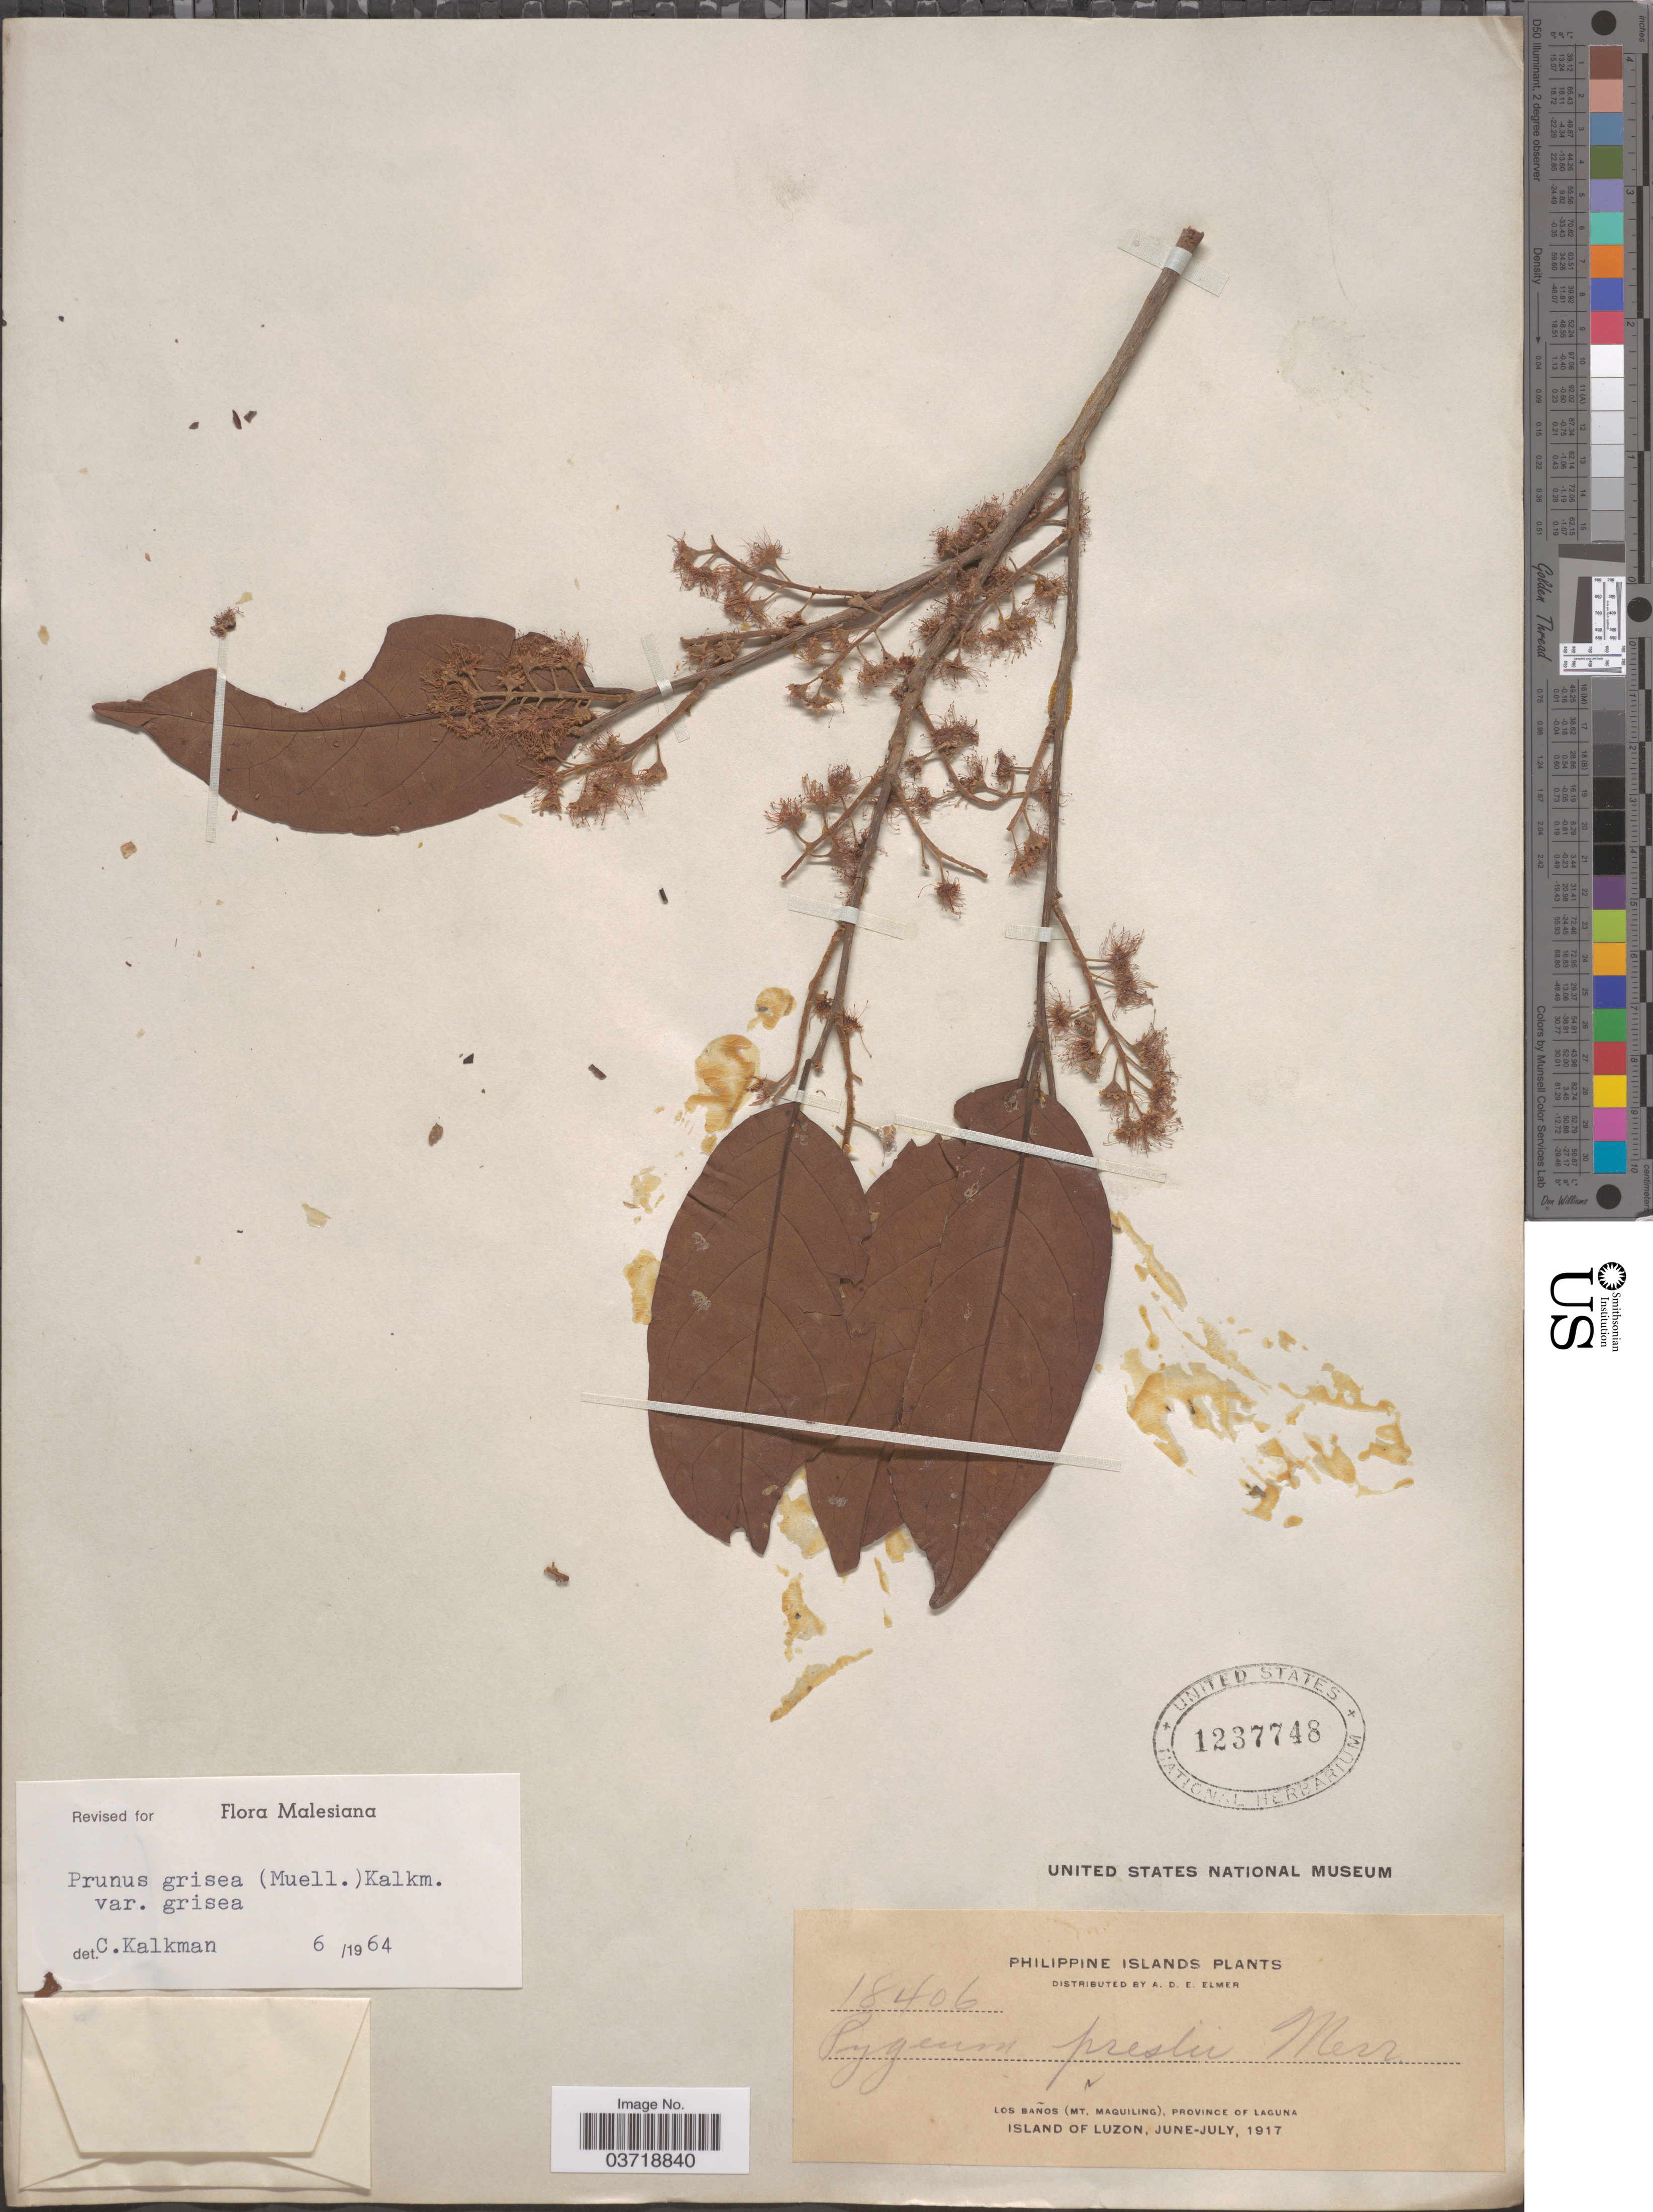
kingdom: Plantae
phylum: Tracheophyta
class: Magnoliopsida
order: Rosales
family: Rosaceae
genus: Prunus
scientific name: Prunus grisea var. grisea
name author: (Blume ex K. Müller) Kalkman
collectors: A. D. E. Elmer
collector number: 18406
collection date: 1917-06/1917-07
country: Philippines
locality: Los Baños (Mt. Maquiling), Province of Laguna. Island of Luzon.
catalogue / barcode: US 1237748